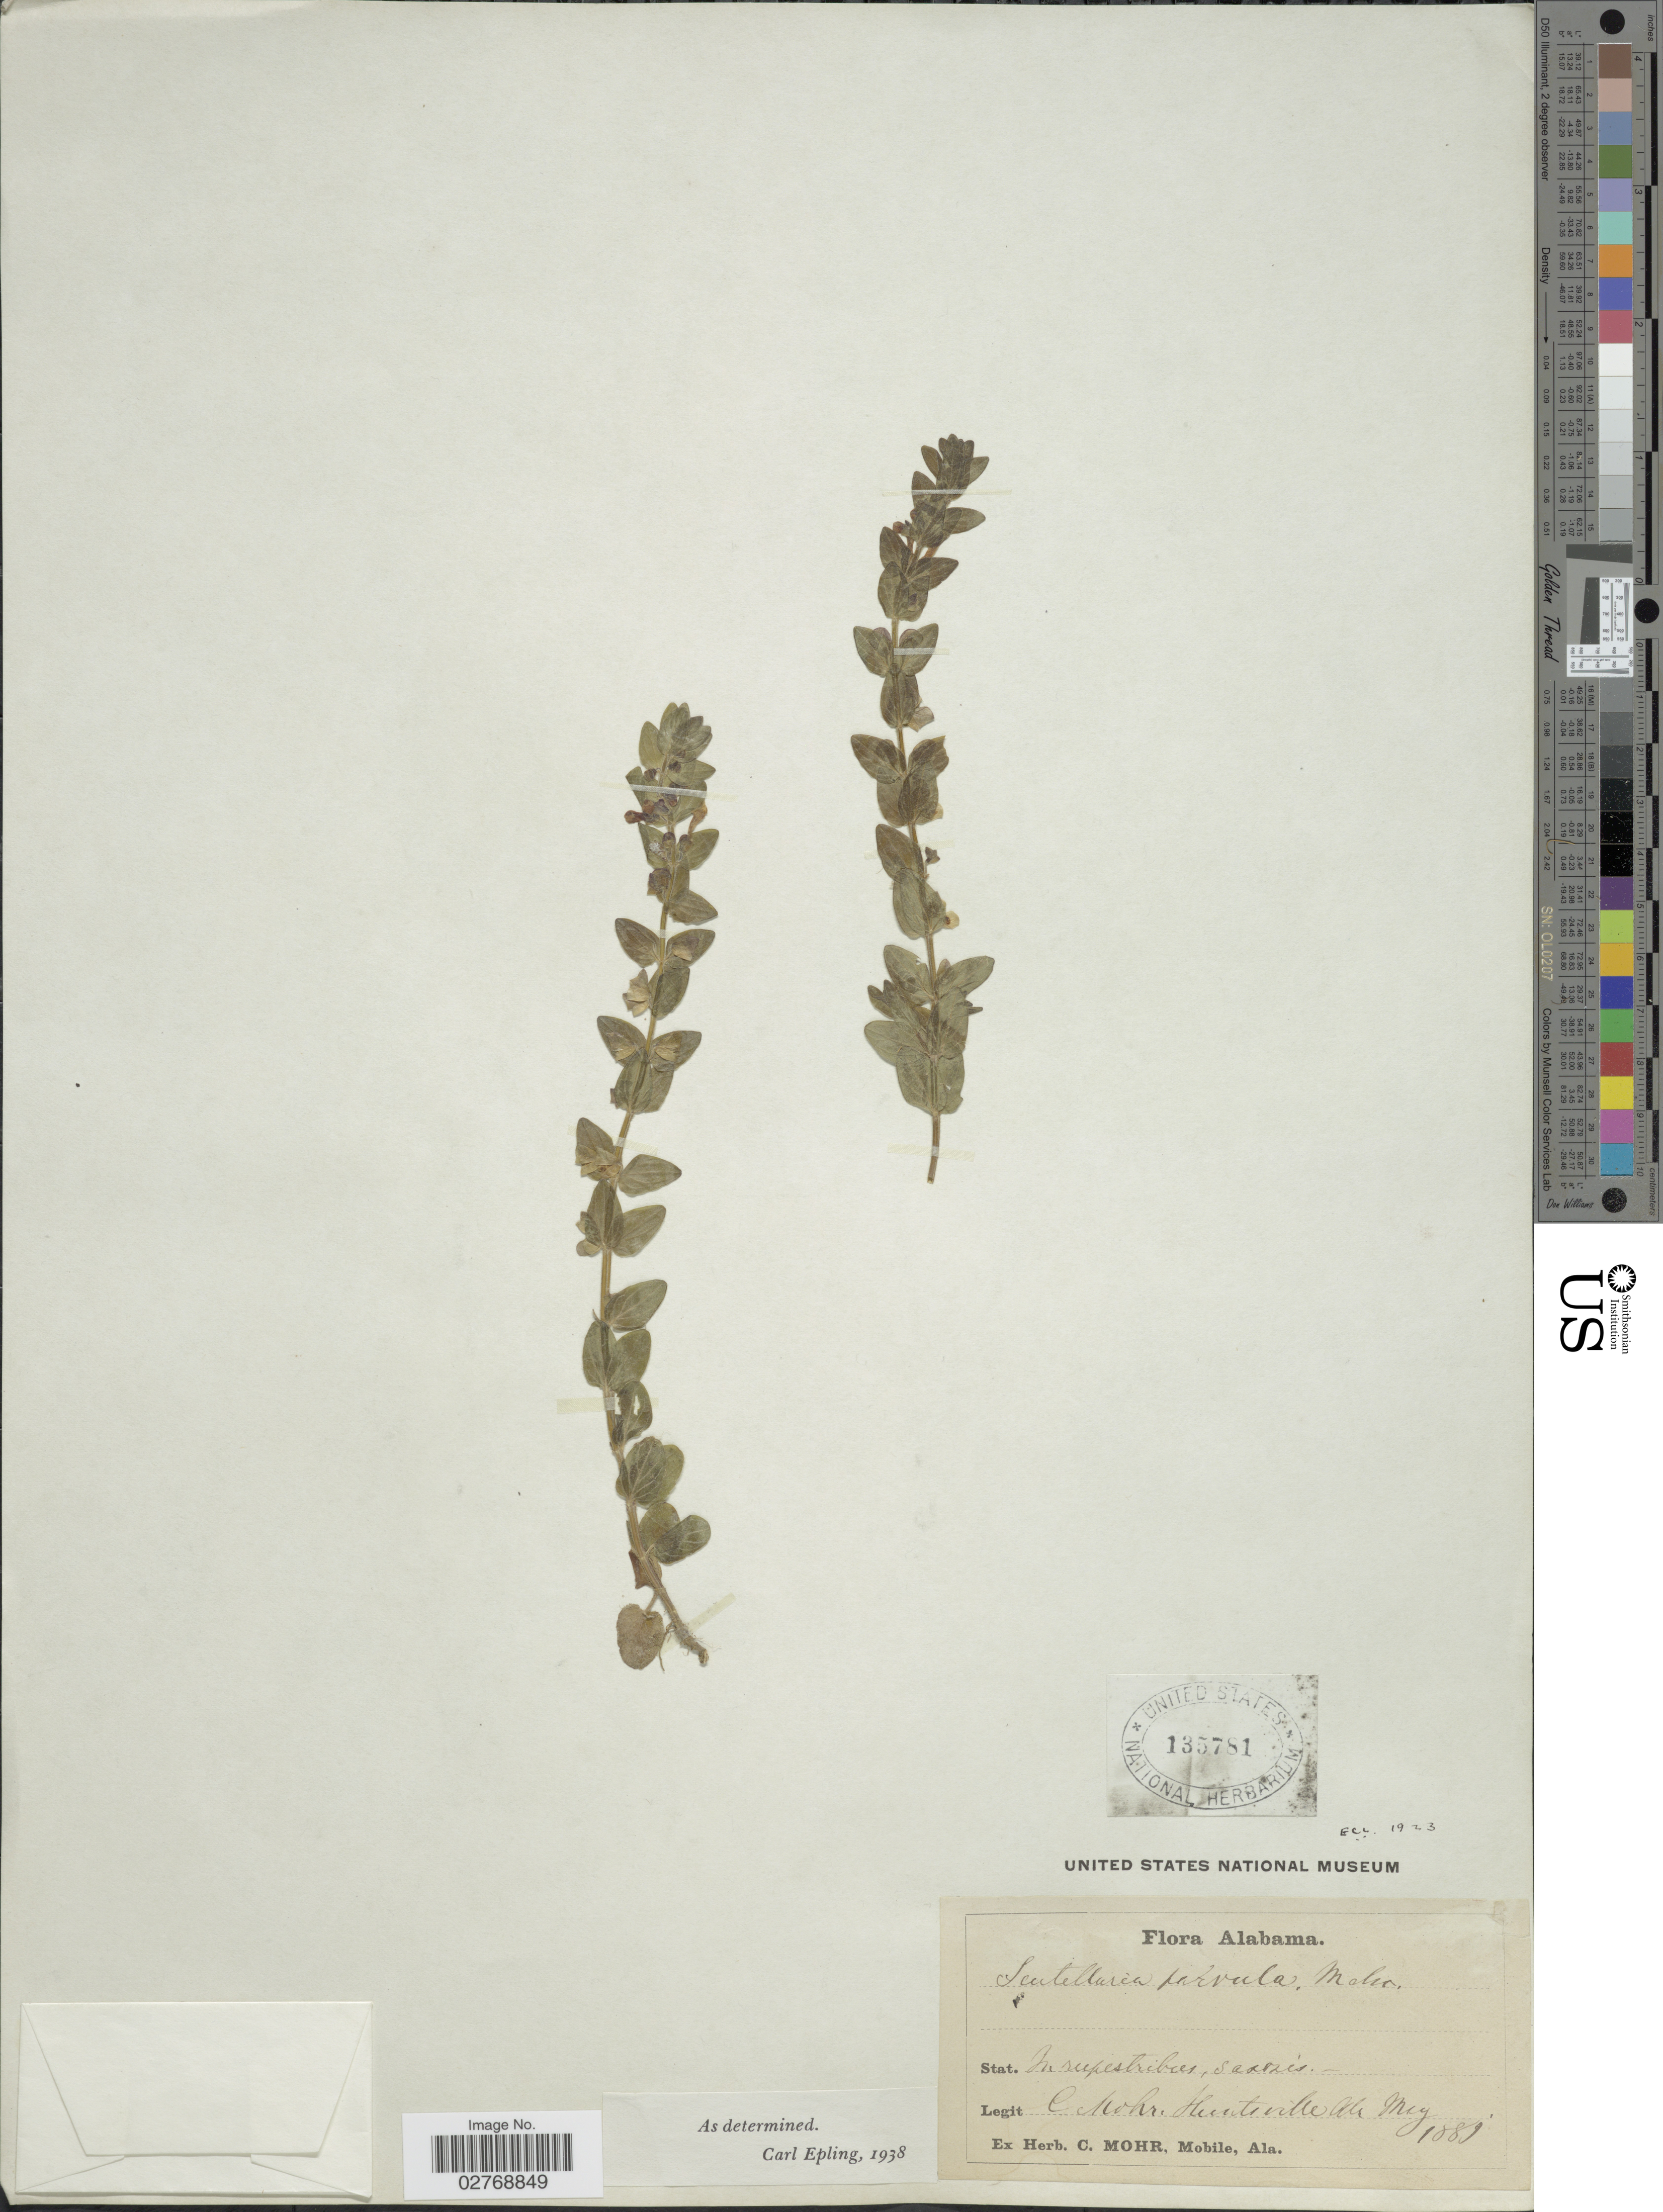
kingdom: Plantae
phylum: Tracheophyta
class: Magnoliopsida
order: Lamiales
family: Lamiaceae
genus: Scutellaria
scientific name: Scutellaria parvula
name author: Michx.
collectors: C. T. Mohr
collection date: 1889-05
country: United States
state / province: Alabama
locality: Huntsville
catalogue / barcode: US 135781